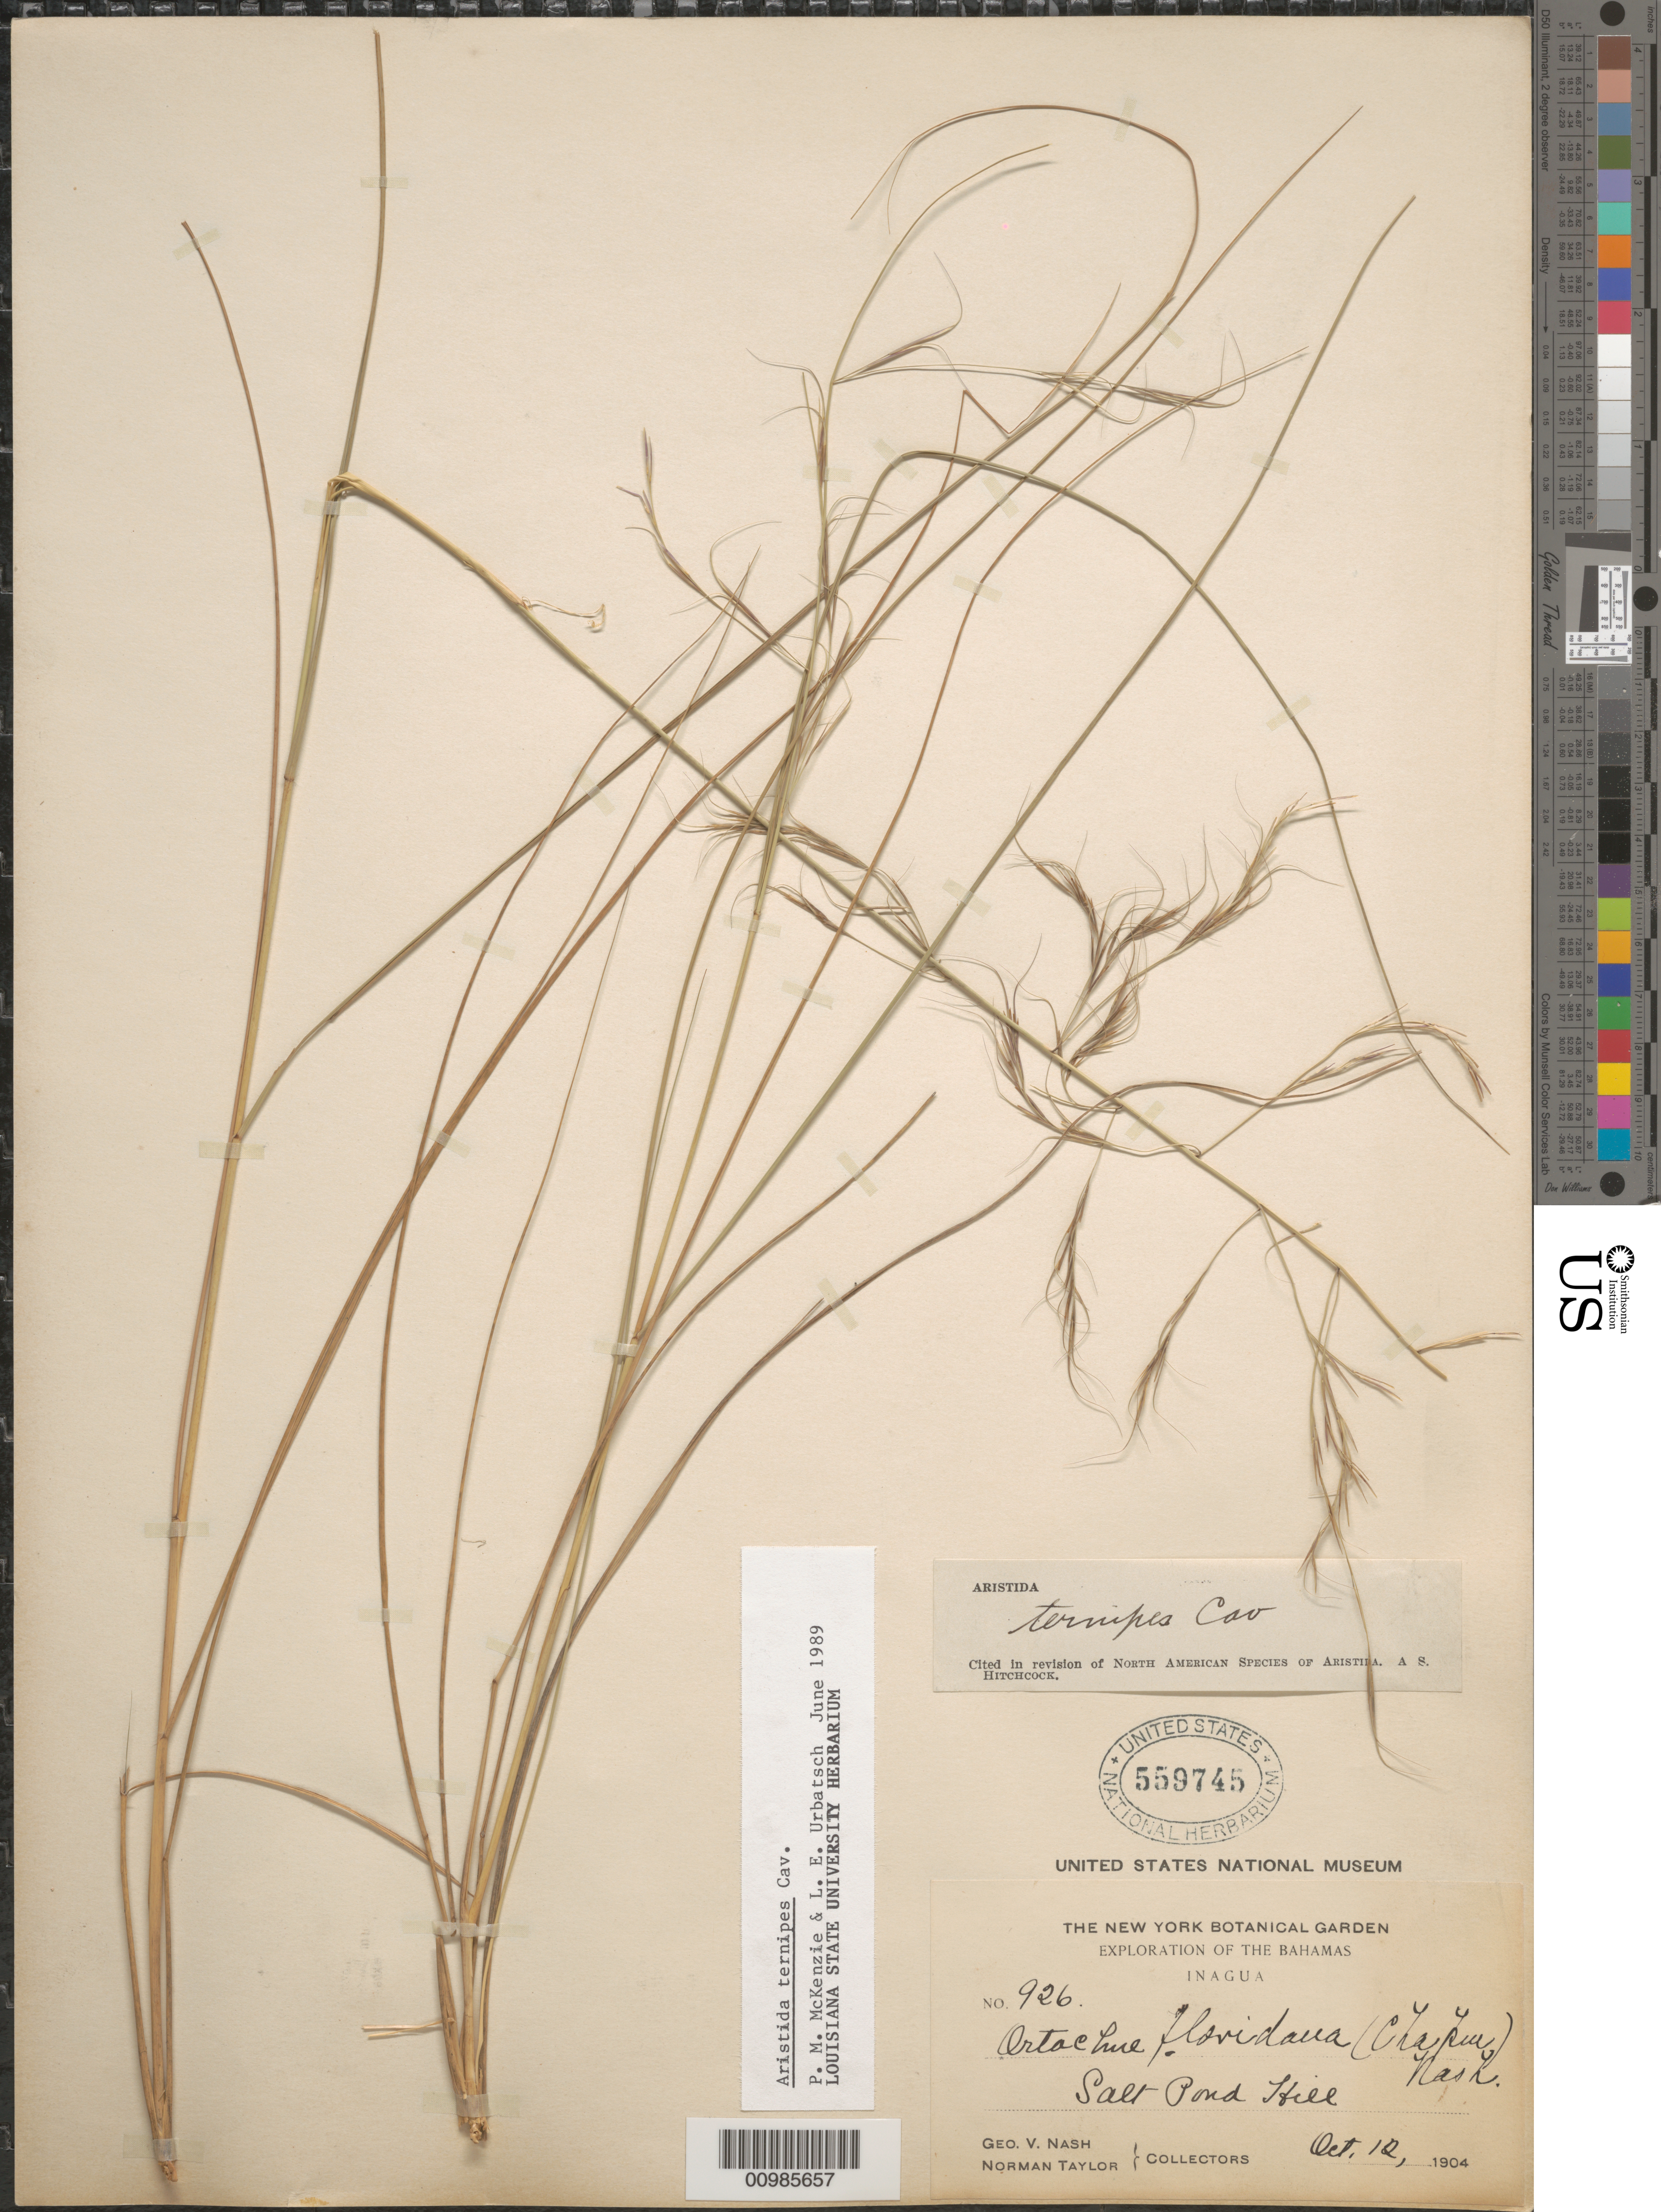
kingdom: Plantae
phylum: Tracheophyta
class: Liliopsida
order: Poales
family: Poaceae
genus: Aristida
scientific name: Aristida ternipes var. ternipes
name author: Cav.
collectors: G. V. Nash & N. Taylor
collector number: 926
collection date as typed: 12 Oct 1904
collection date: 1904-10-12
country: Bahamas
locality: Inagua, Saltpond Hill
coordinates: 0 N, 0 E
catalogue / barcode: US 559745